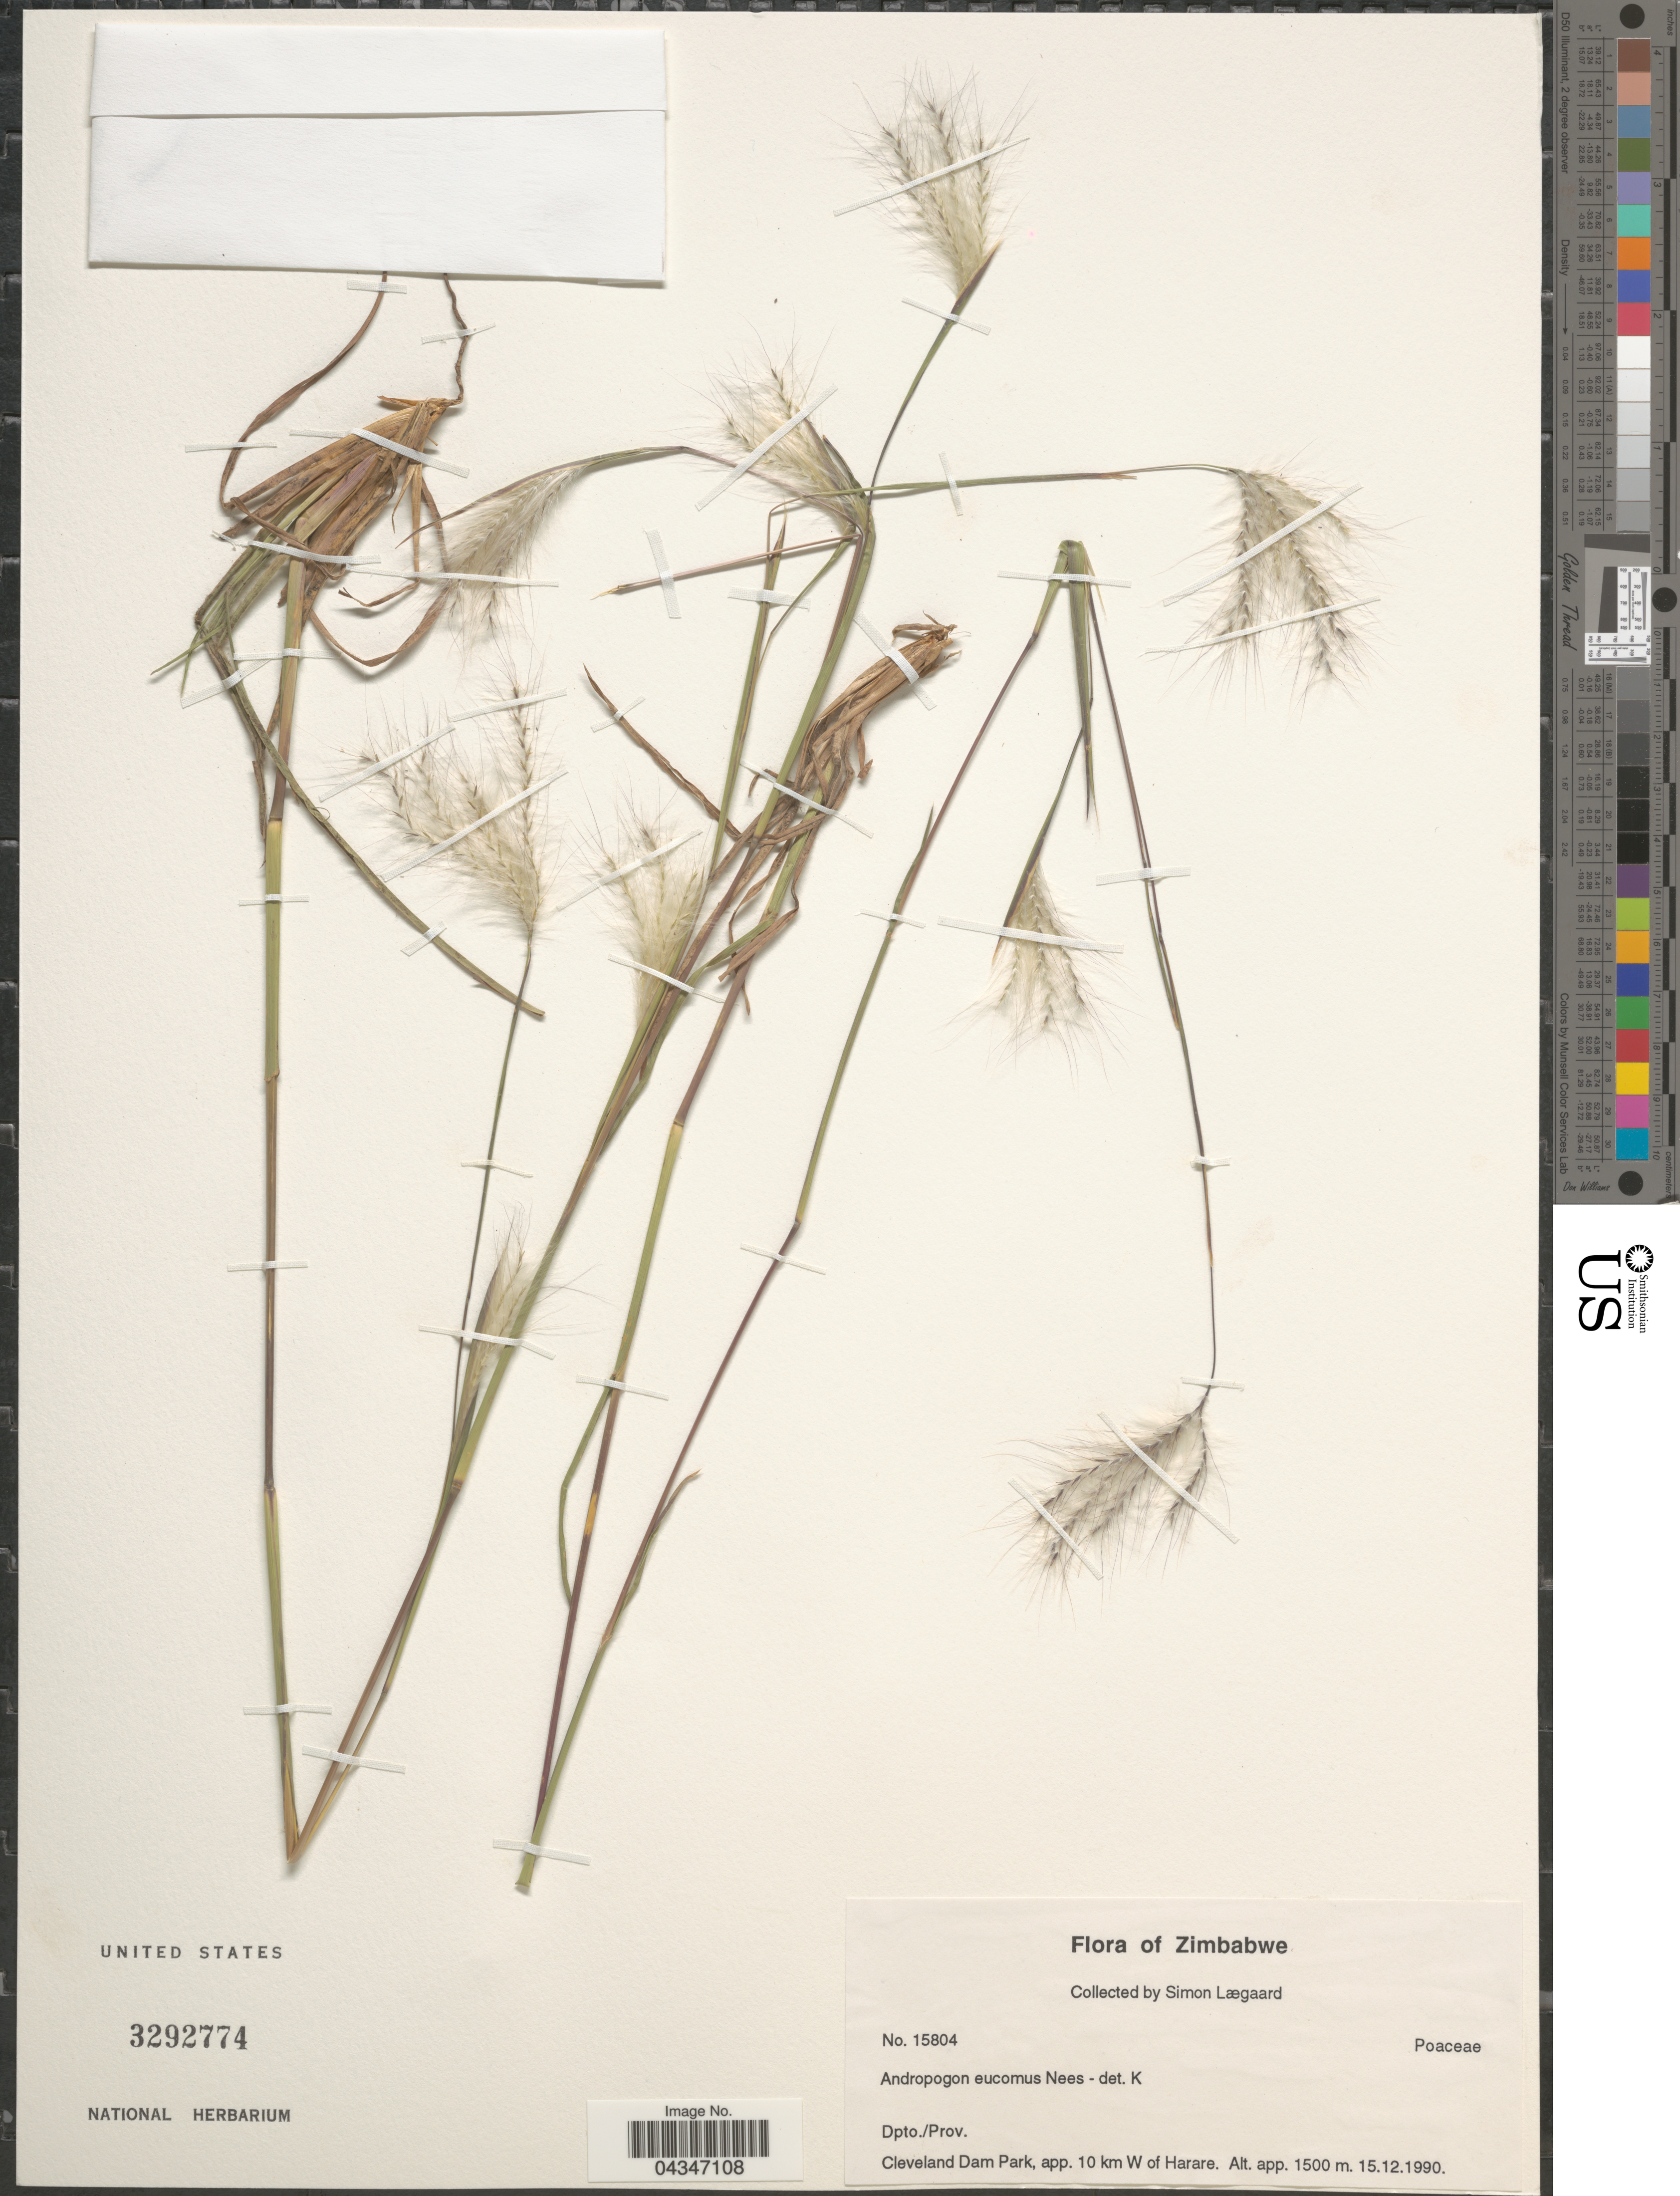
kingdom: Plantae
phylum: Tracheophyta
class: Liliopsida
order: Poales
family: Poaceae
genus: Andropogon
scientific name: Andropogon eucomus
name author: Nees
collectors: S. Lægaard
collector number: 15804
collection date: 1990-12-15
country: Zimbabwe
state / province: Harare (city)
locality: Dpto./Prov. Cleveland Dam Park, app. 10 km W of Harare.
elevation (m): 1500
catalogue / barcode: US 3292774